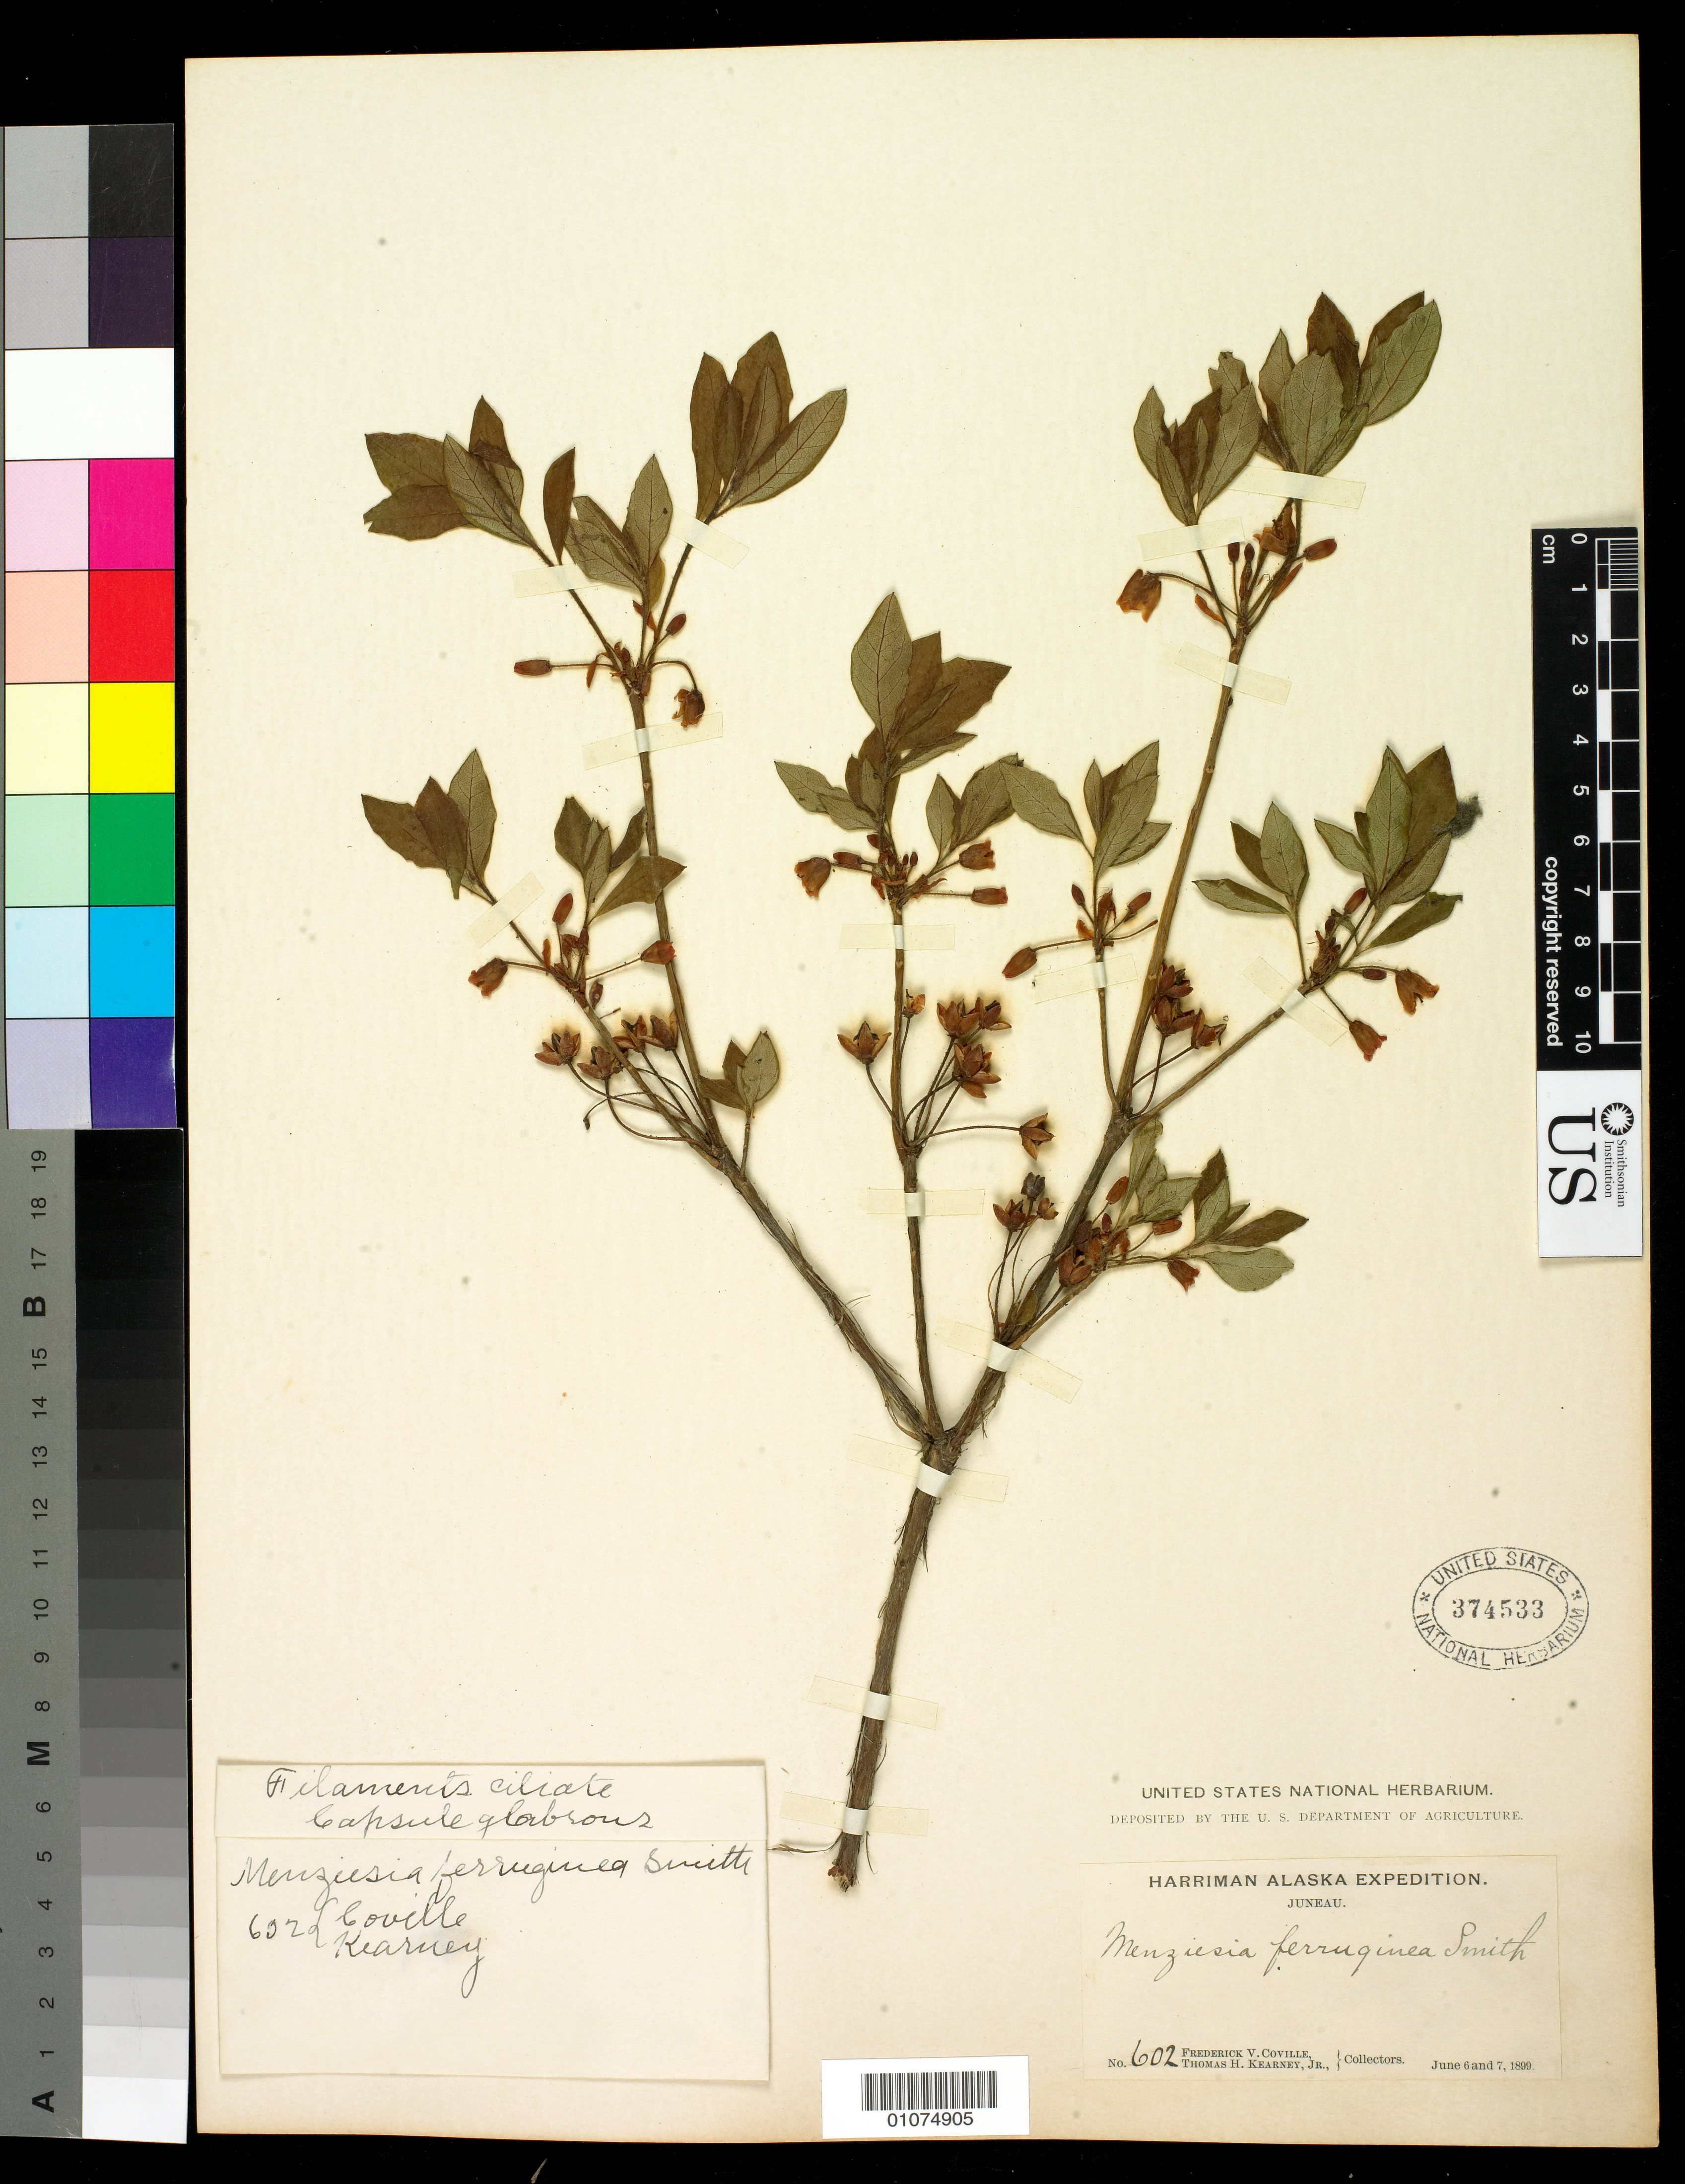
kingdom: Plantae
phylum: Tracheophyta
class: Magnoliopsida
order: Ericales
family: Ericaceae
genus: Menziesia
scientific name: Menziesia ferruginea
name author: Sm.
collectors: F. V. Coville & T. H. Kearney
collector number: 602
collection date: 1899-06-06,1899-06-07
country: United States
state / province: Alaska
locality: Juneau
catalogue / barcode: US 374533